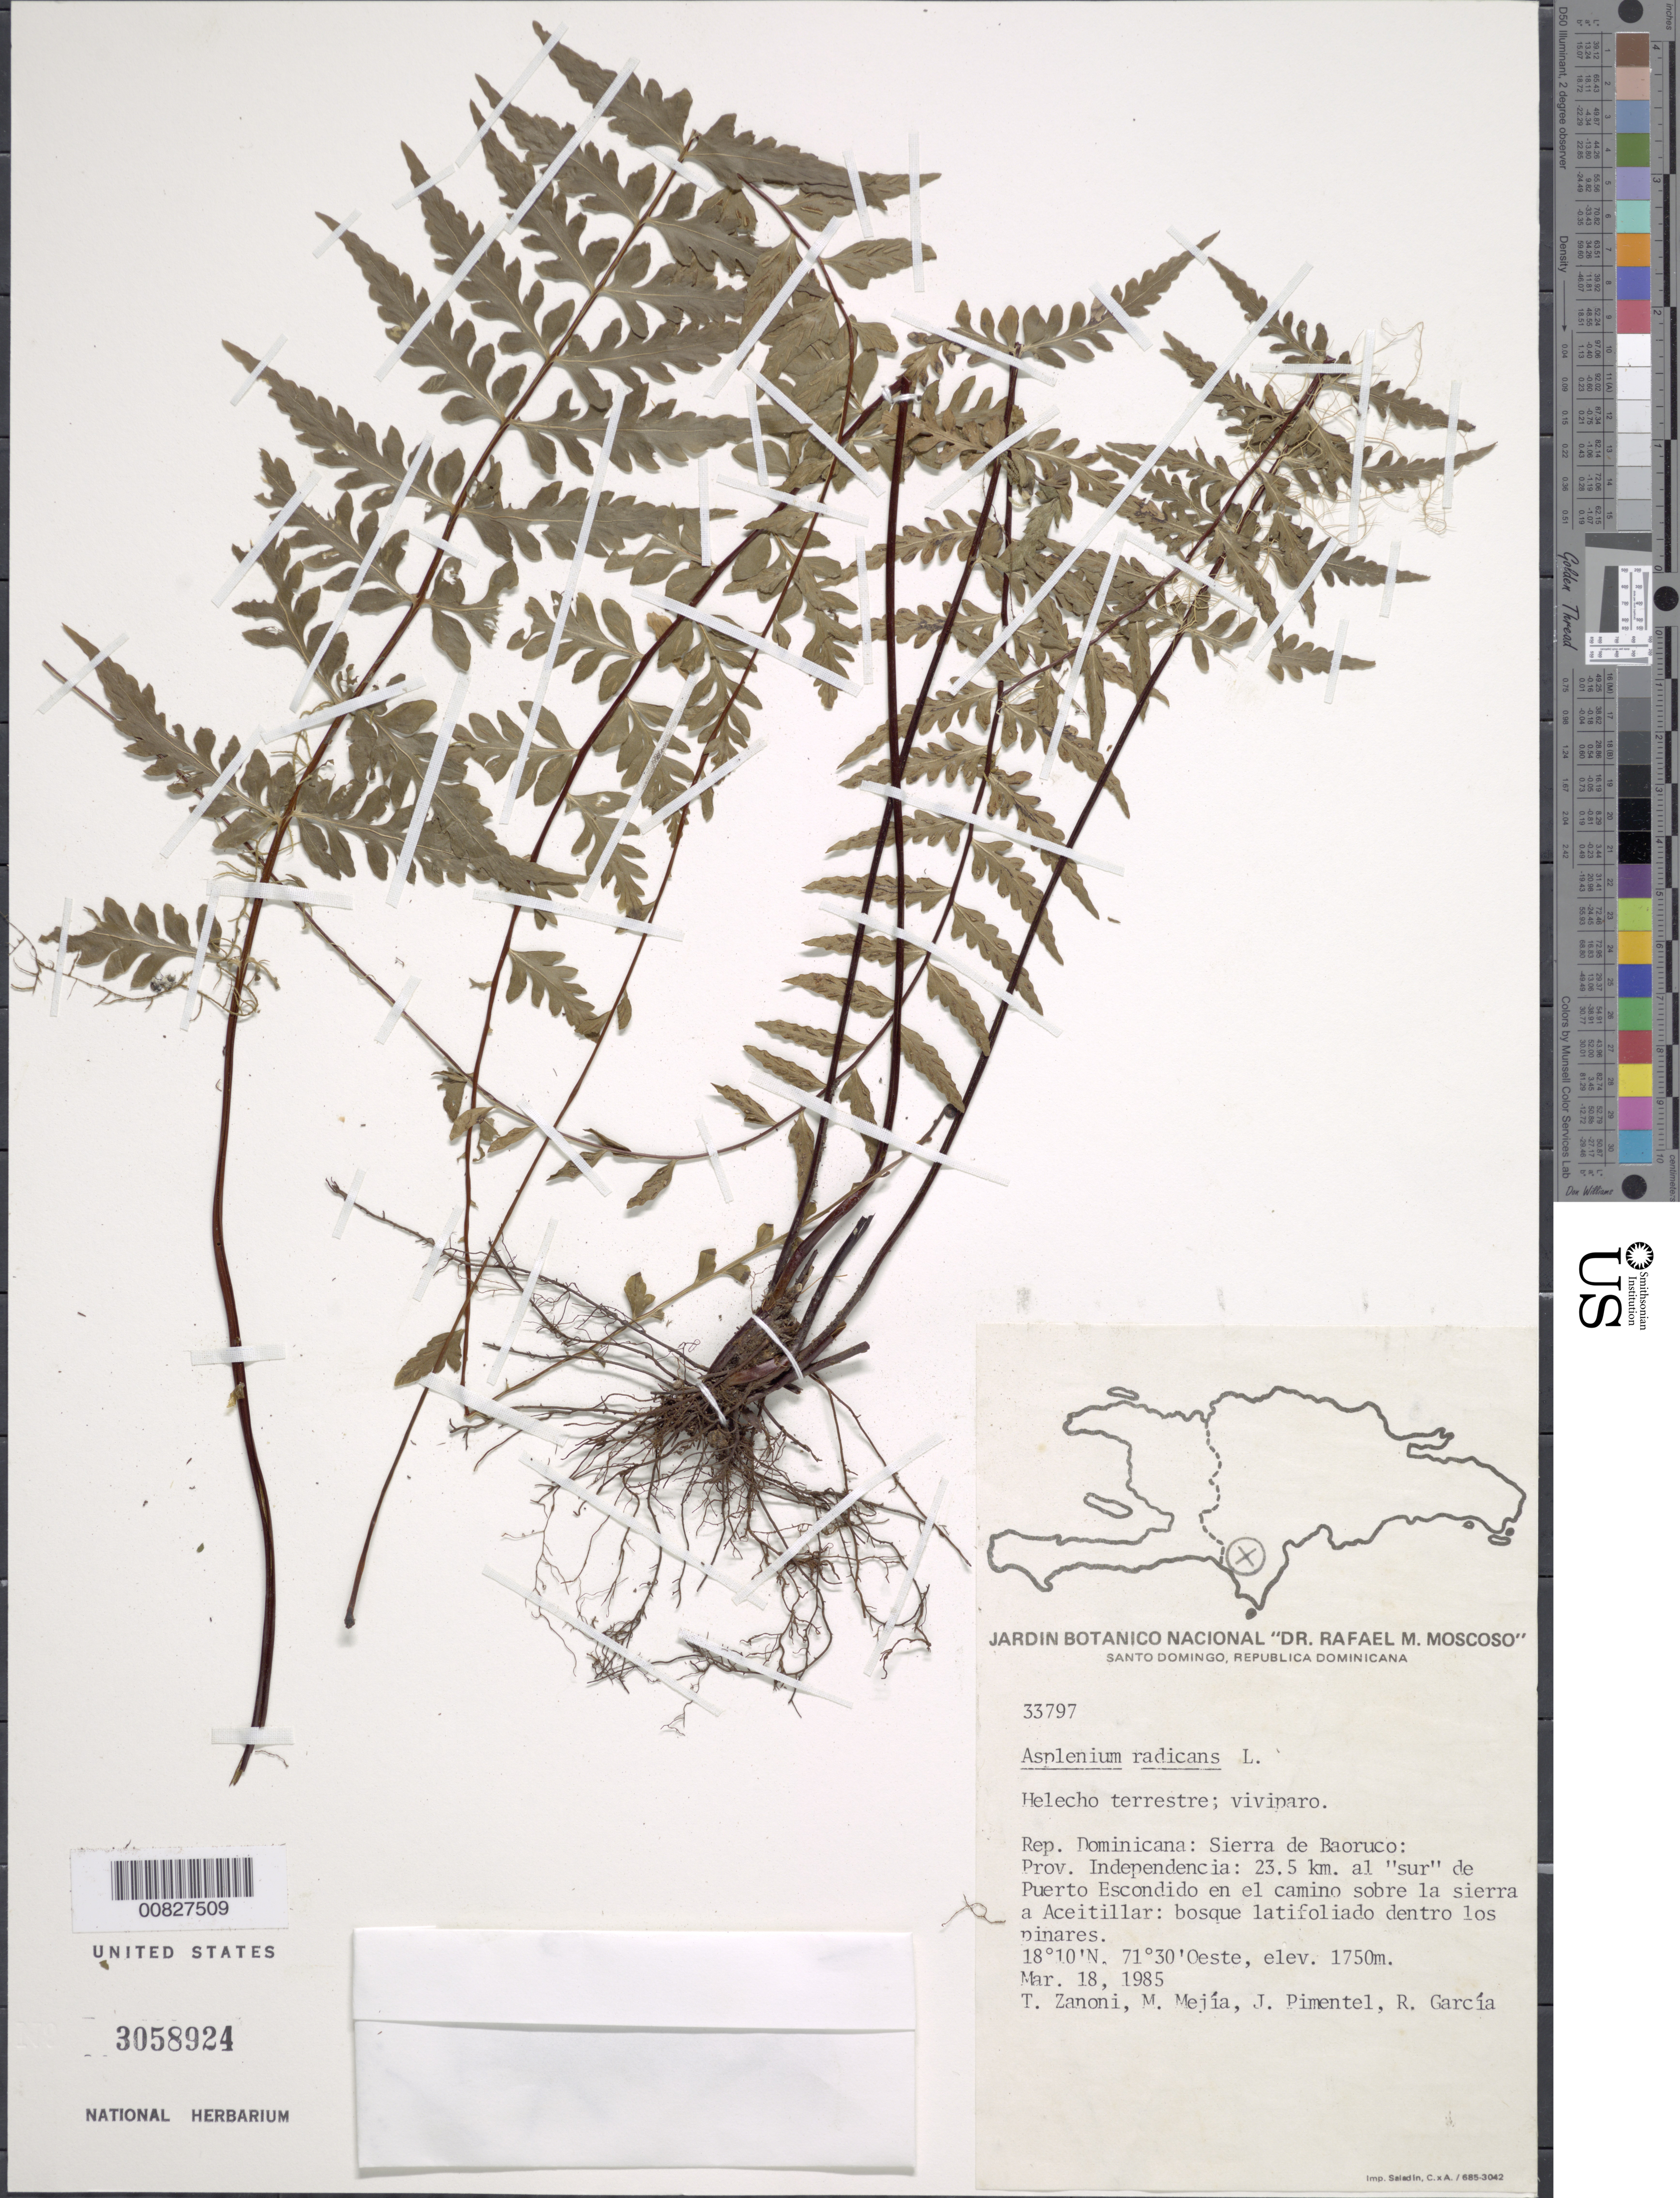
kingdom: Plantae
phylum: Tracheophyta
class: Polypodiopsida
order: Polypodiales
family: Aspleniaceae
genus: Asplenium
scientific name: Asplenium radicans var. alloeopteron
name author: (Kunze ex Klotzsch) Lellinger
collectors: T. A. Zanoni, M. Mejia, J. Pimentel & R. G. García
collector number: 33797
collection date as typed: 18 Mar 1985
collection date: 1985-03-18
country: Dominican Republic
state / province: Independencia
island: Hispaniola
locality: Sierra de Baoruco, 23.5 km "sur" de Puerto Escondido, camino sobre la sierra a Aceitillar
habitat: Bosque latifoliado dentro los pinares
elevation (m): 1750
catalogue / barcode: US 3058924